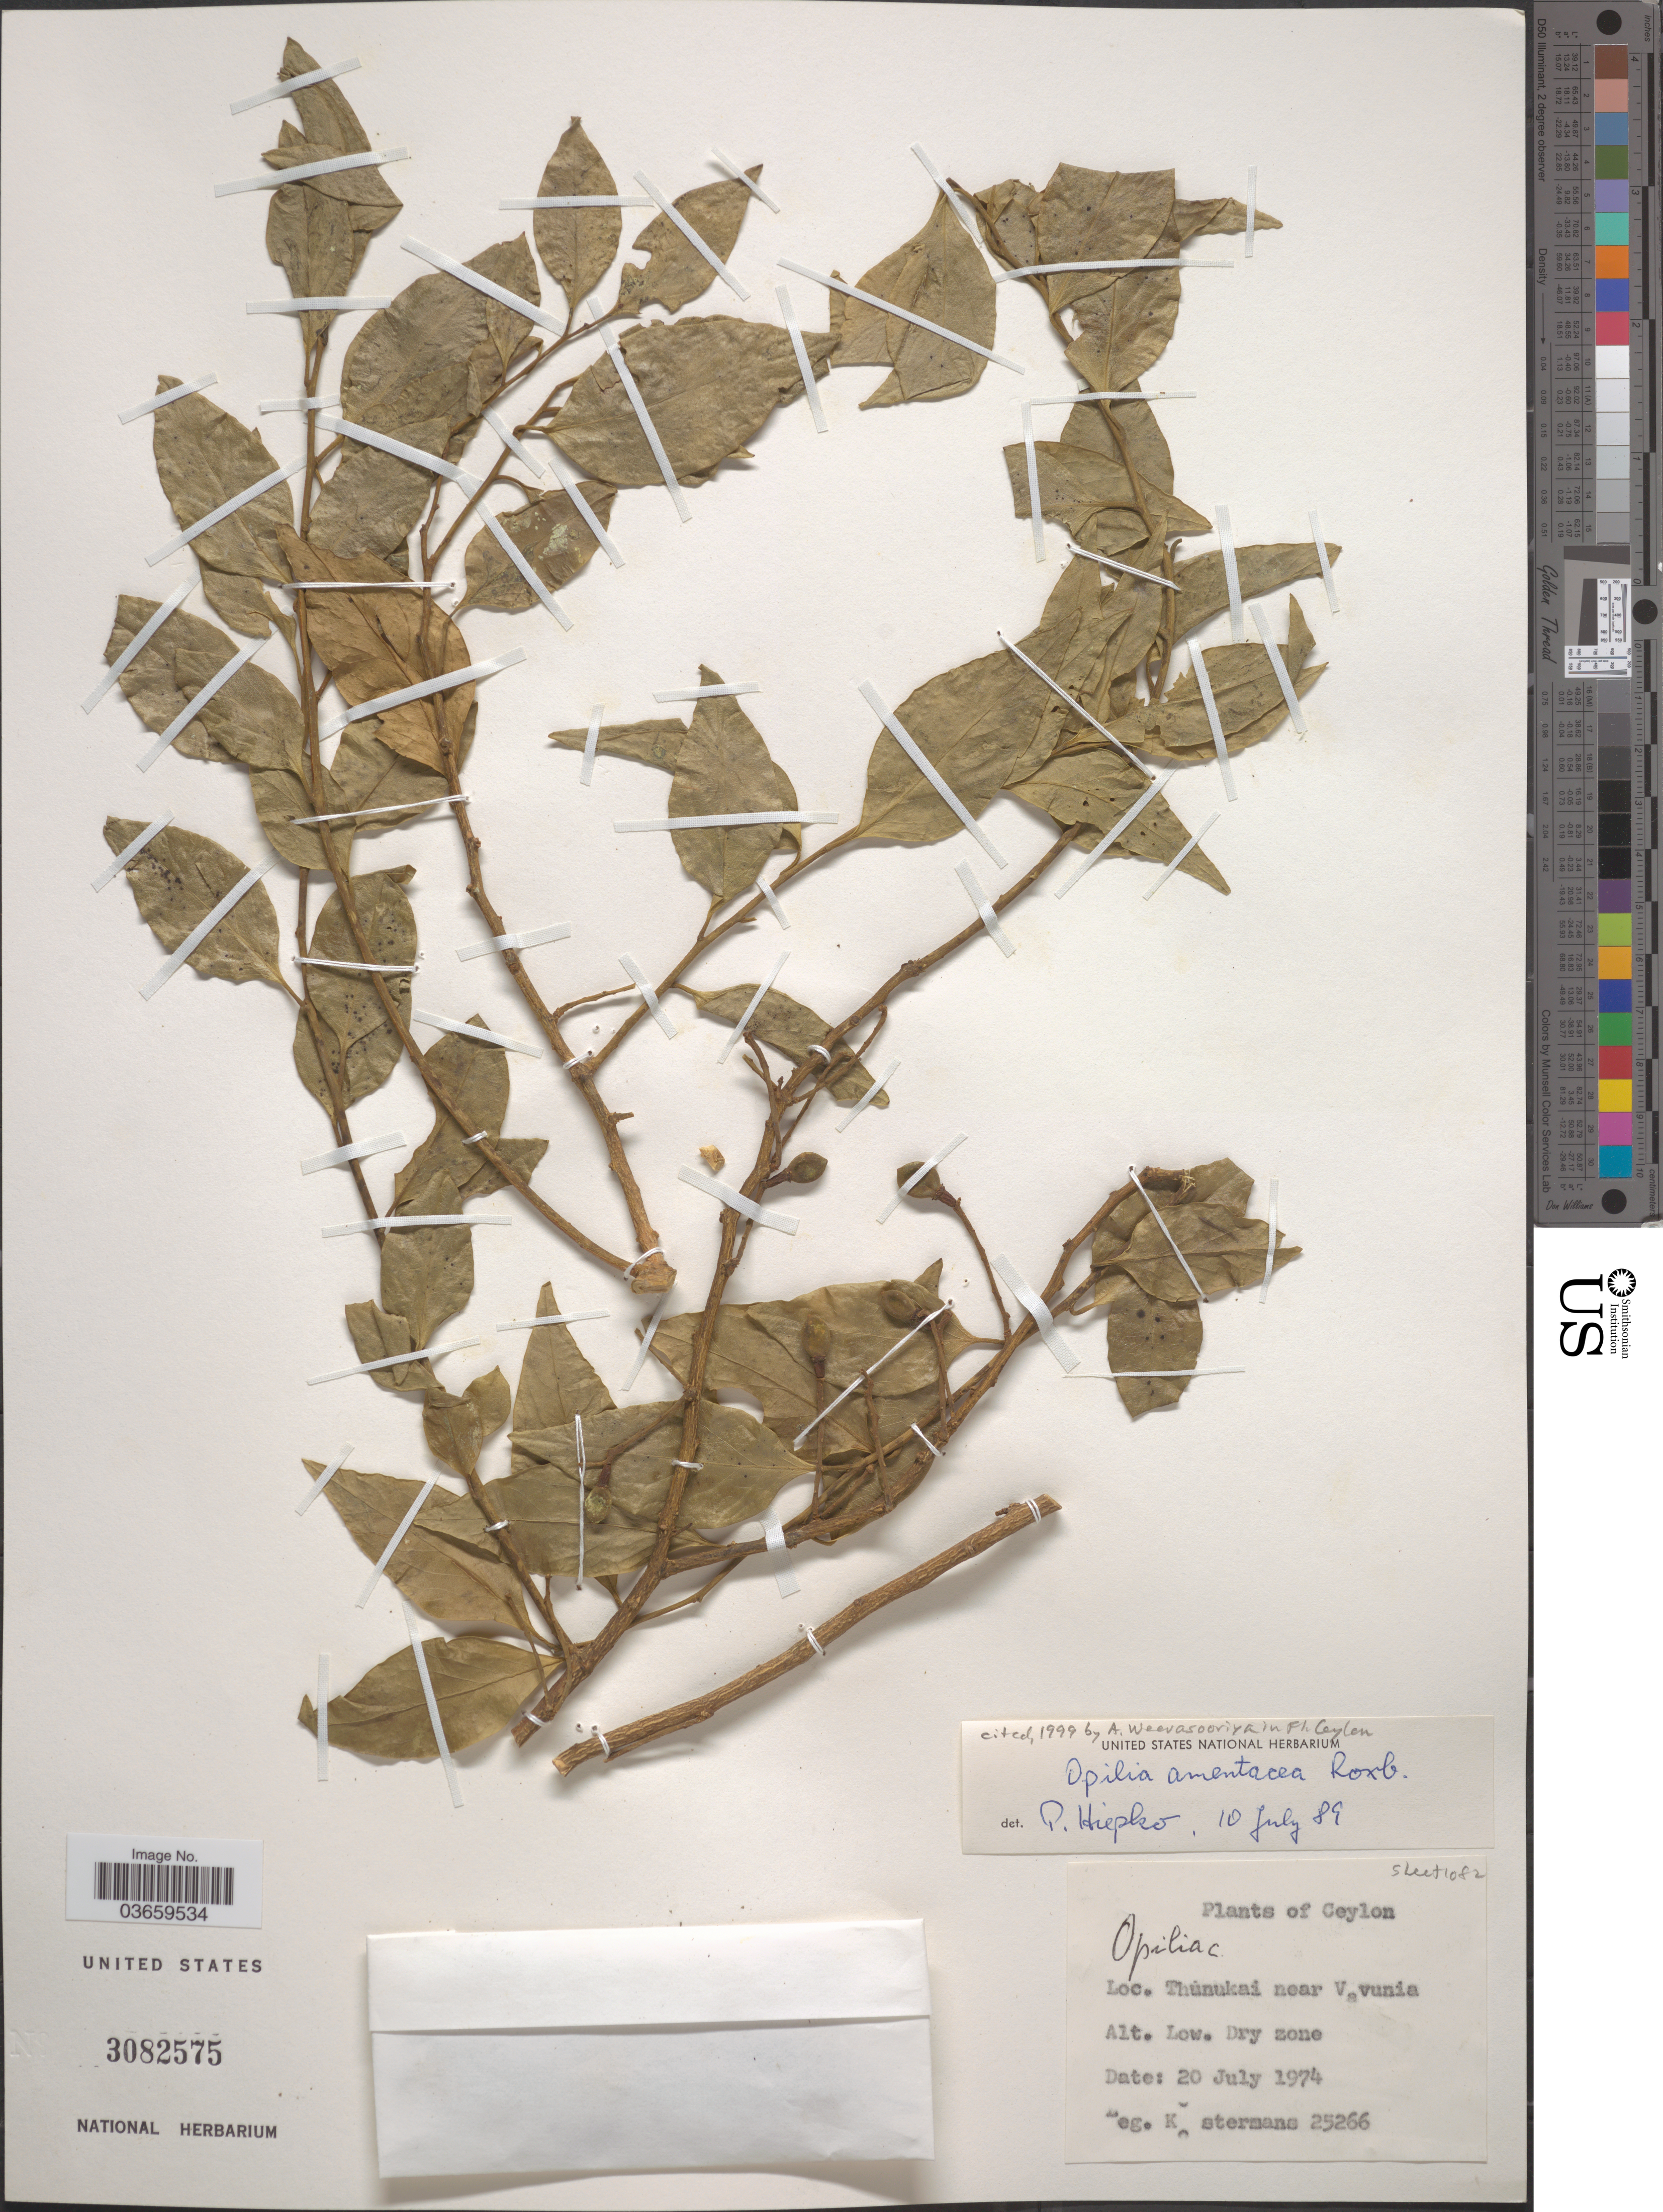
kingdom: Plantae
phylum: Tracheophyta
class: Magnoliopsida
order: Santalales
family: Opiliaceae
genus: Opilia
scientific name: Opilia amentacea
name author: Roxb.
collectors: Kostermans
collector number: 25266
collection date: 1974-07-20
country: Sri Lanka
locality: Ceylon. Thunukai near Vavunia.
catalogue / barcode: US 3082575